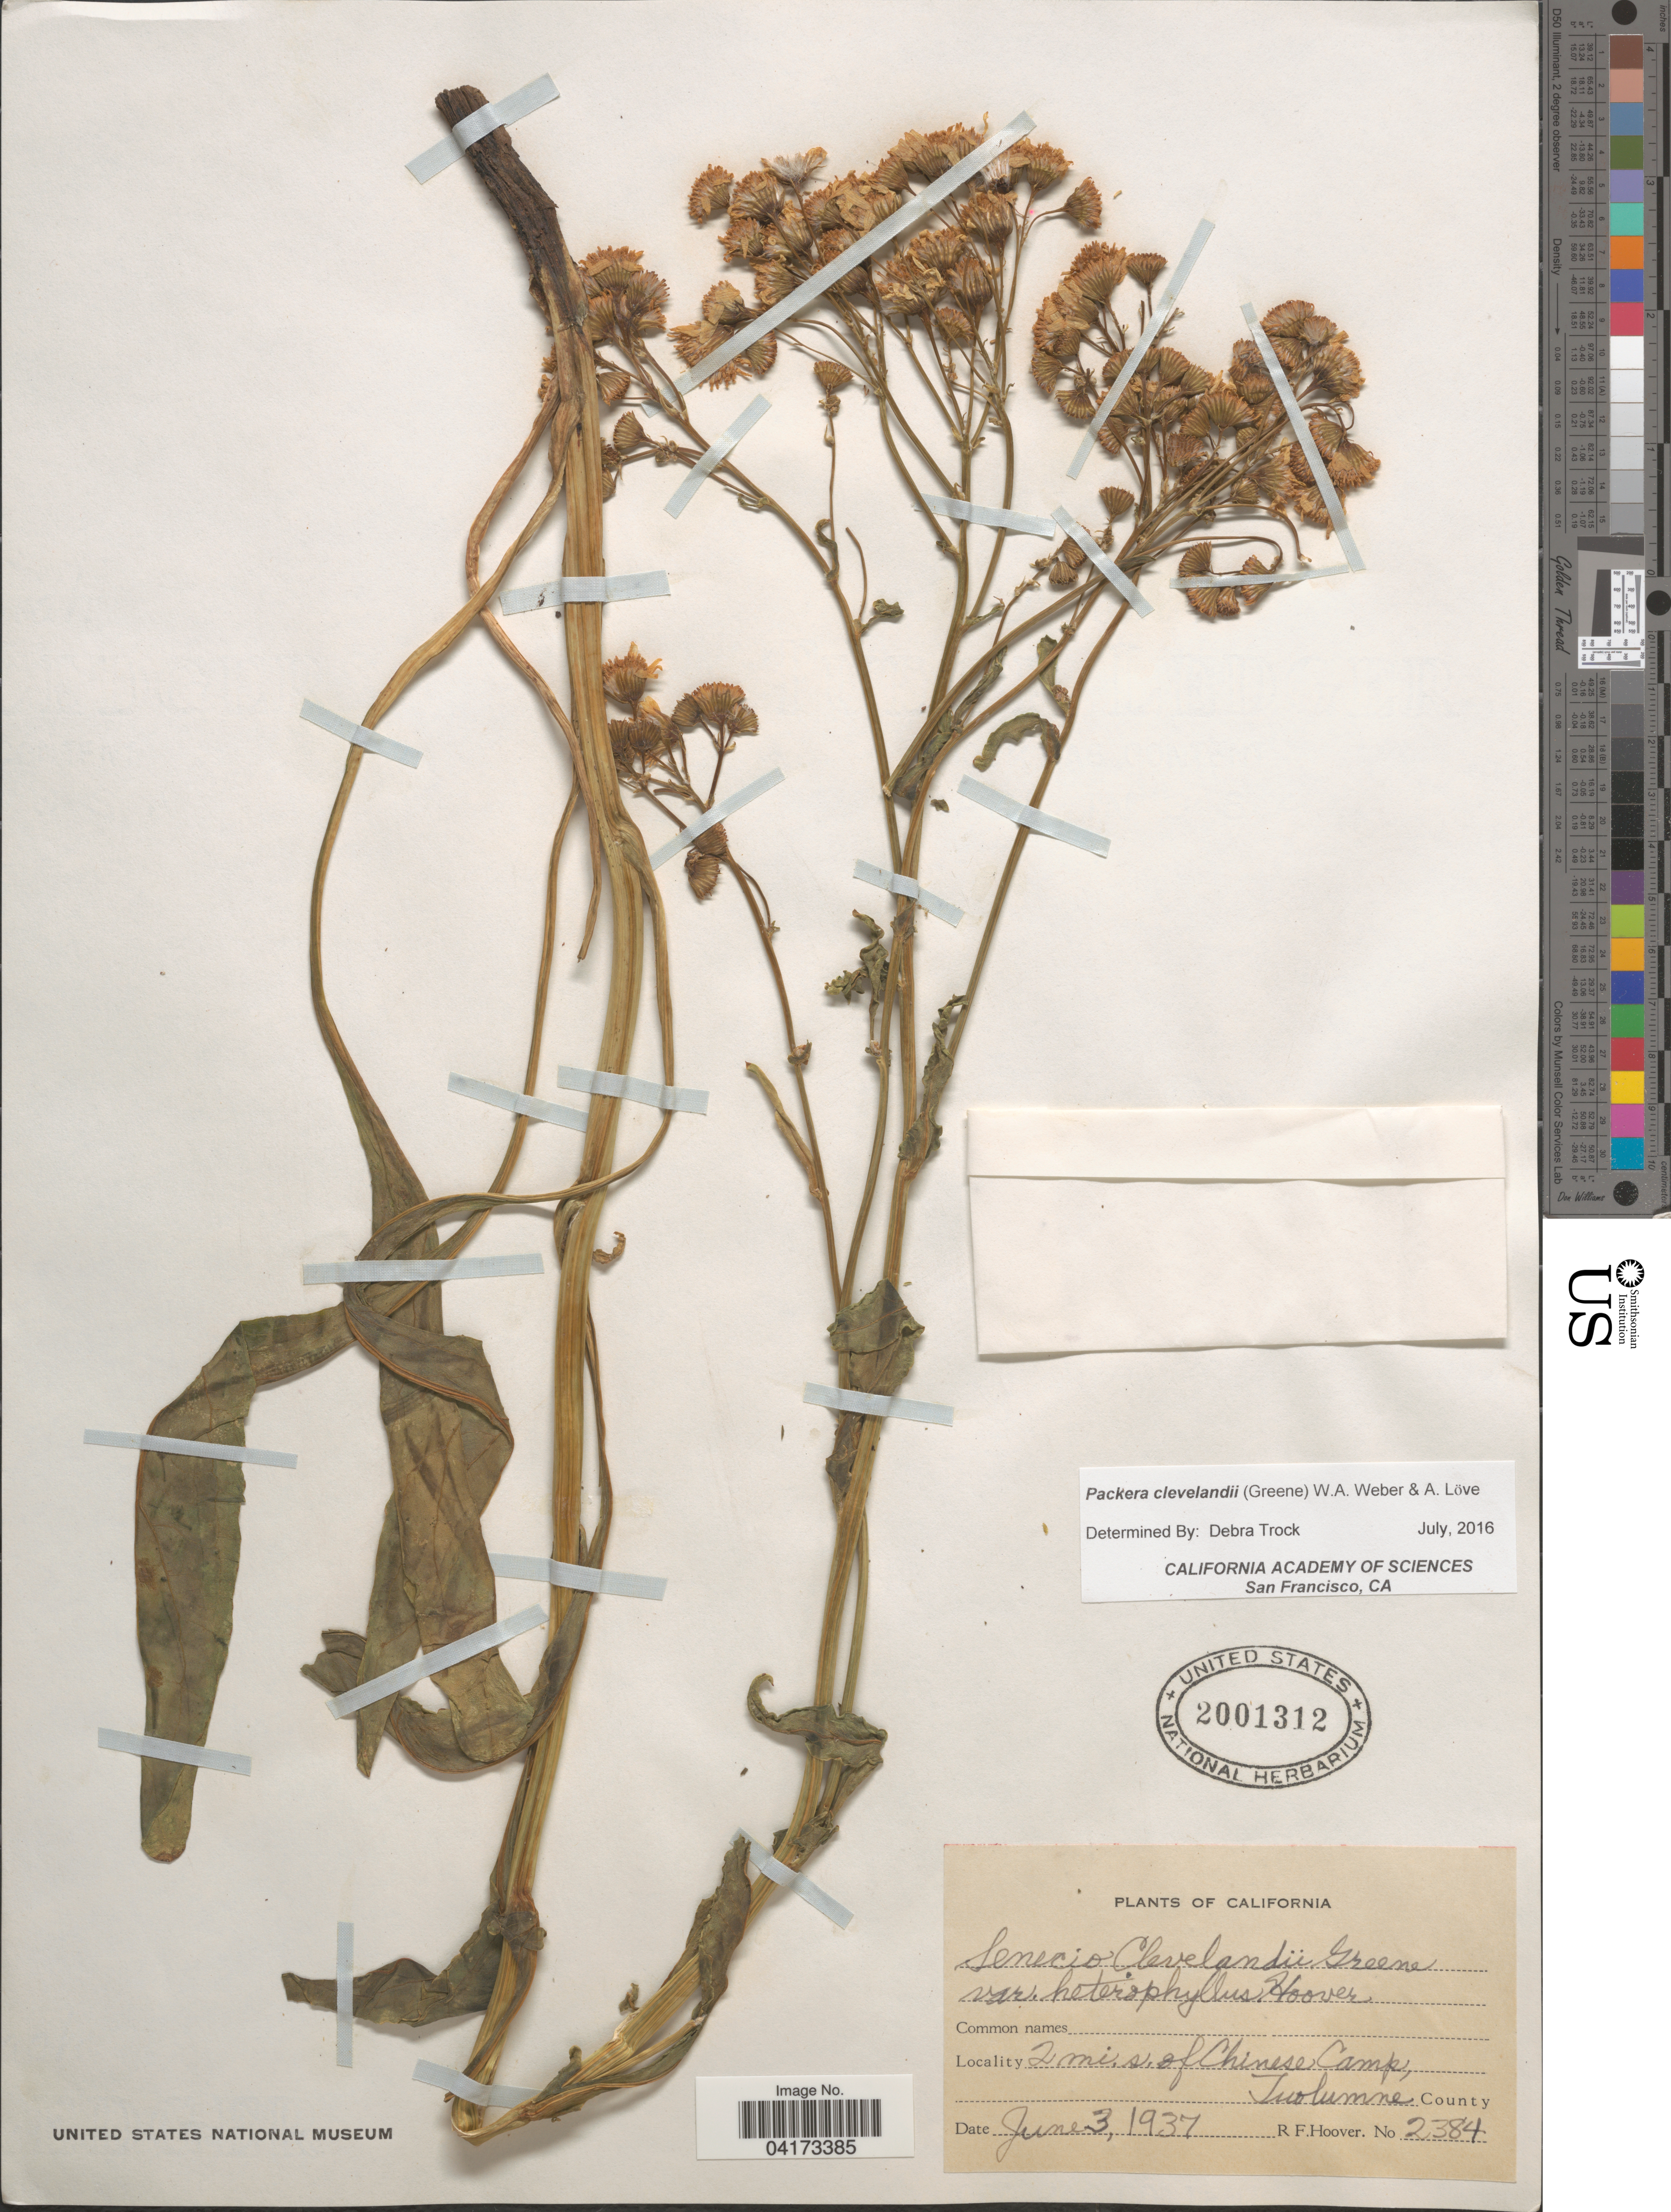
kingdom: Plantae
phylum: Tracheophyta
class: Magnoliopsida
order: Asterales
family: Asteraceae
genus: Packera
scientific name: Packera clevelandii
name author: (Greene) W.A. Weber & Á. Löve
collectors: R. F. Hoover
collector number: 2384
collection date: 1937-06-03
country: United States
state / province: California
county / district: Tuolumne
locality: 2 mi. s. of Chinese Camp, Tuolumne County.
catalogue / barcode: US 2001312